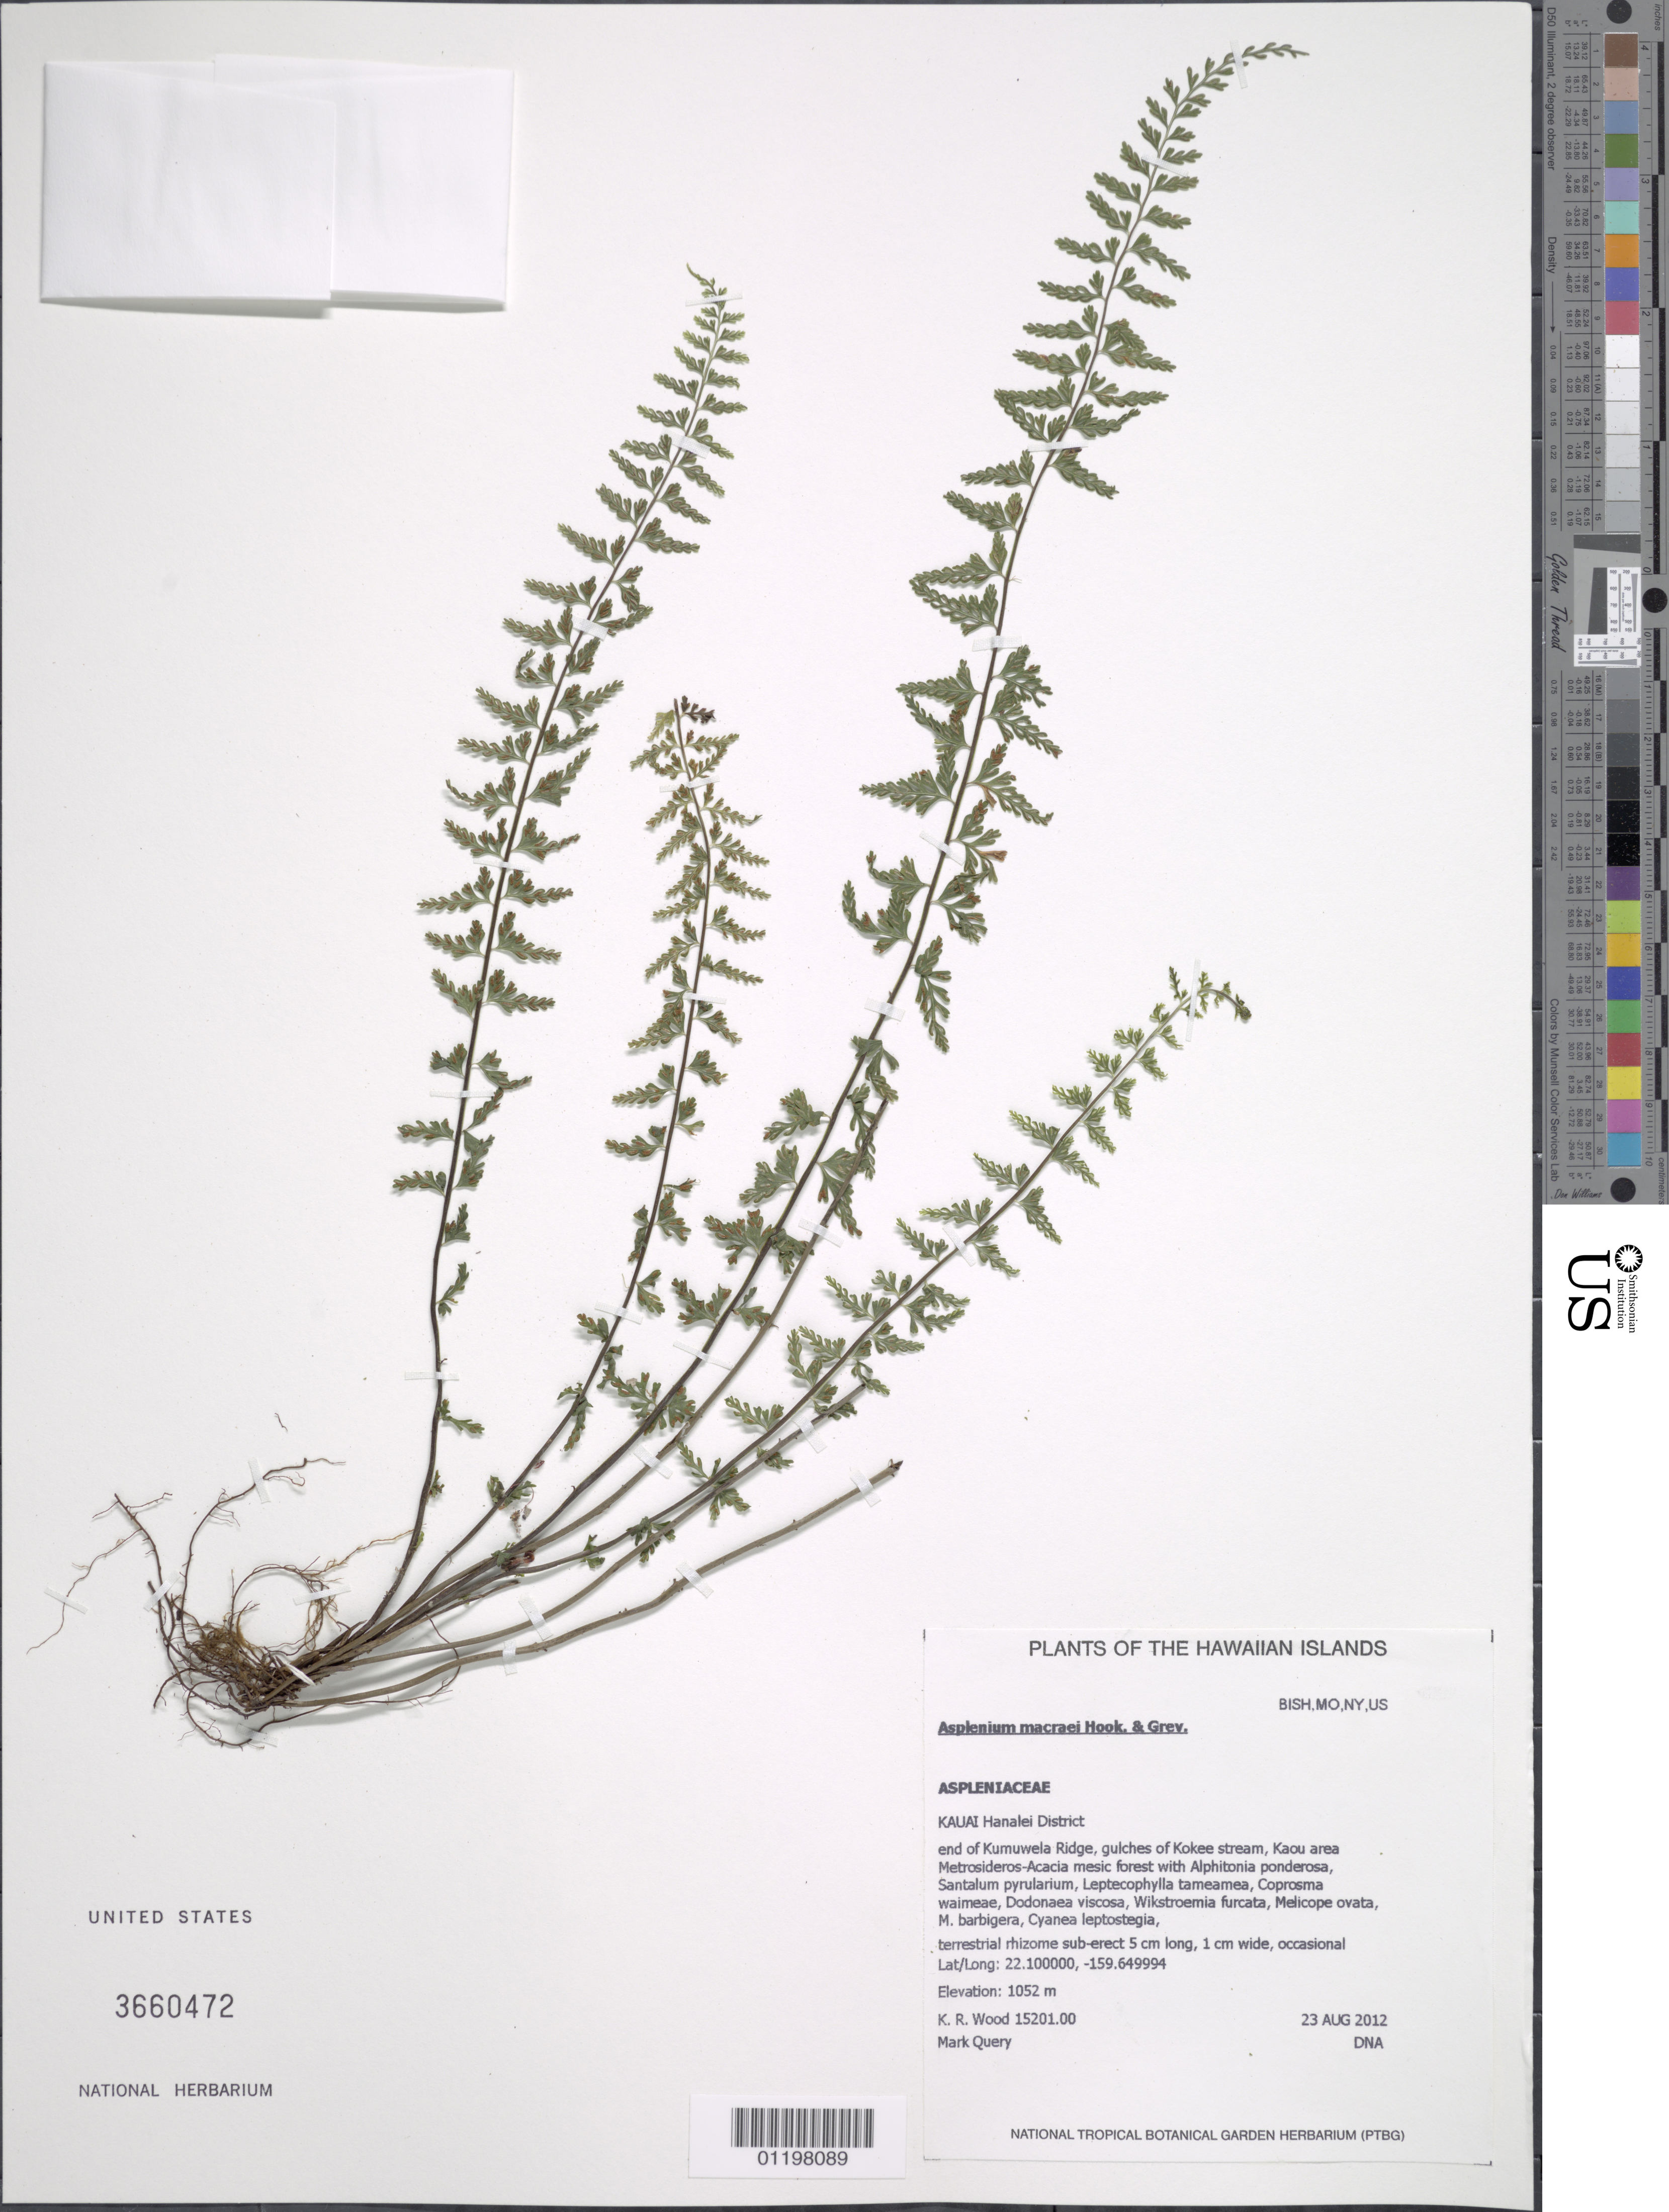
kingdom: Plantae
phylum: Tracheophyta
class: Polypodiopsida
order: Polypodiales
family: Aspleniaceae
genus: Asplenium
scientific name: Asplenium macraei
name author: Hook. & Grev.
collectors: K. R. Wood & M. Query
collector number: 15201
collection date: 2012-08-23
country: United States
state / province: Hawaii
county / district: Kauai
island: Kaua'i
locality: Hanalei District, end of Kumuwela Ridge, gulches of Kokee stream, Kaou area.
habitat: Mesic forest.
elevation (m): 1052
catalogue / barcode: US 3660472